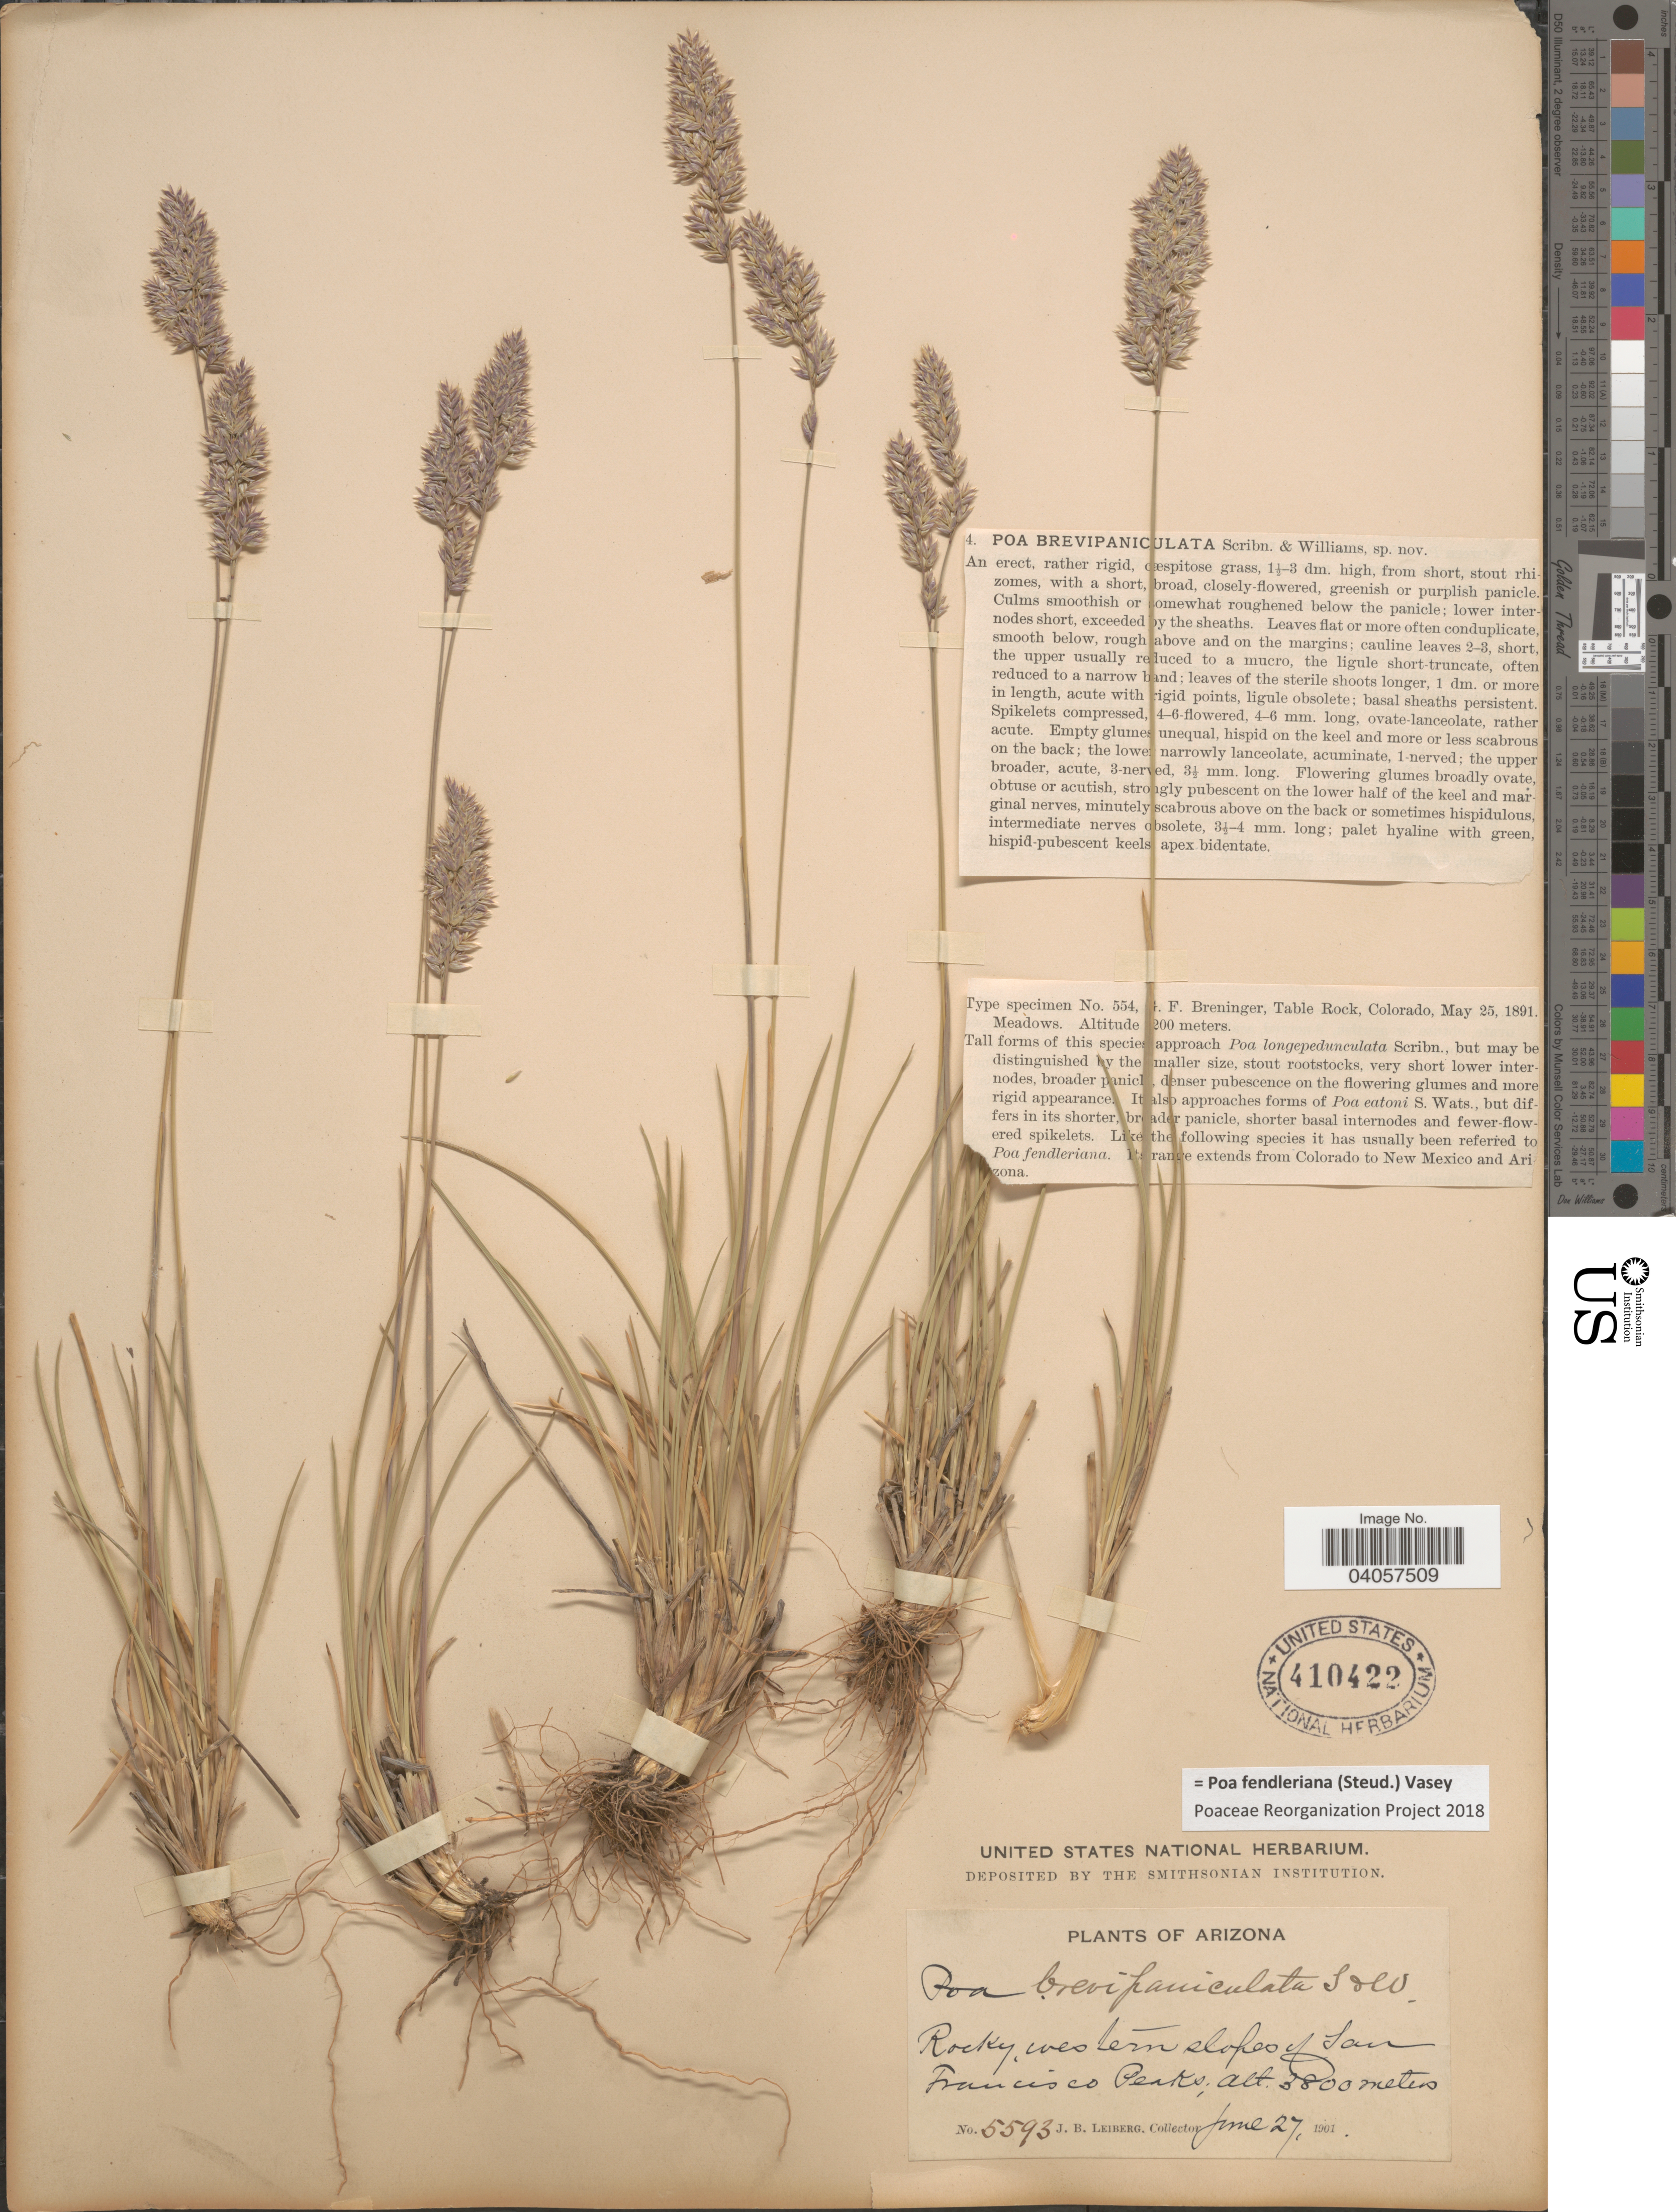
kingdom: Plantae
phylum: Tracheophyta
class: Liliopsida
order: Poales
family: Poaceae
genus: Poa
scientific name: Poa fendleriana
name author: (Steud.) Vasey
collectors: J. B. Leiberg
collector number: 5593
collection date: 1901-06-27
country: United States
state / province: Arizona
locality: Rocky, western slopes of San Francisco Peaks.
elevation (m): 3800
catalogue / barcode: US 410422